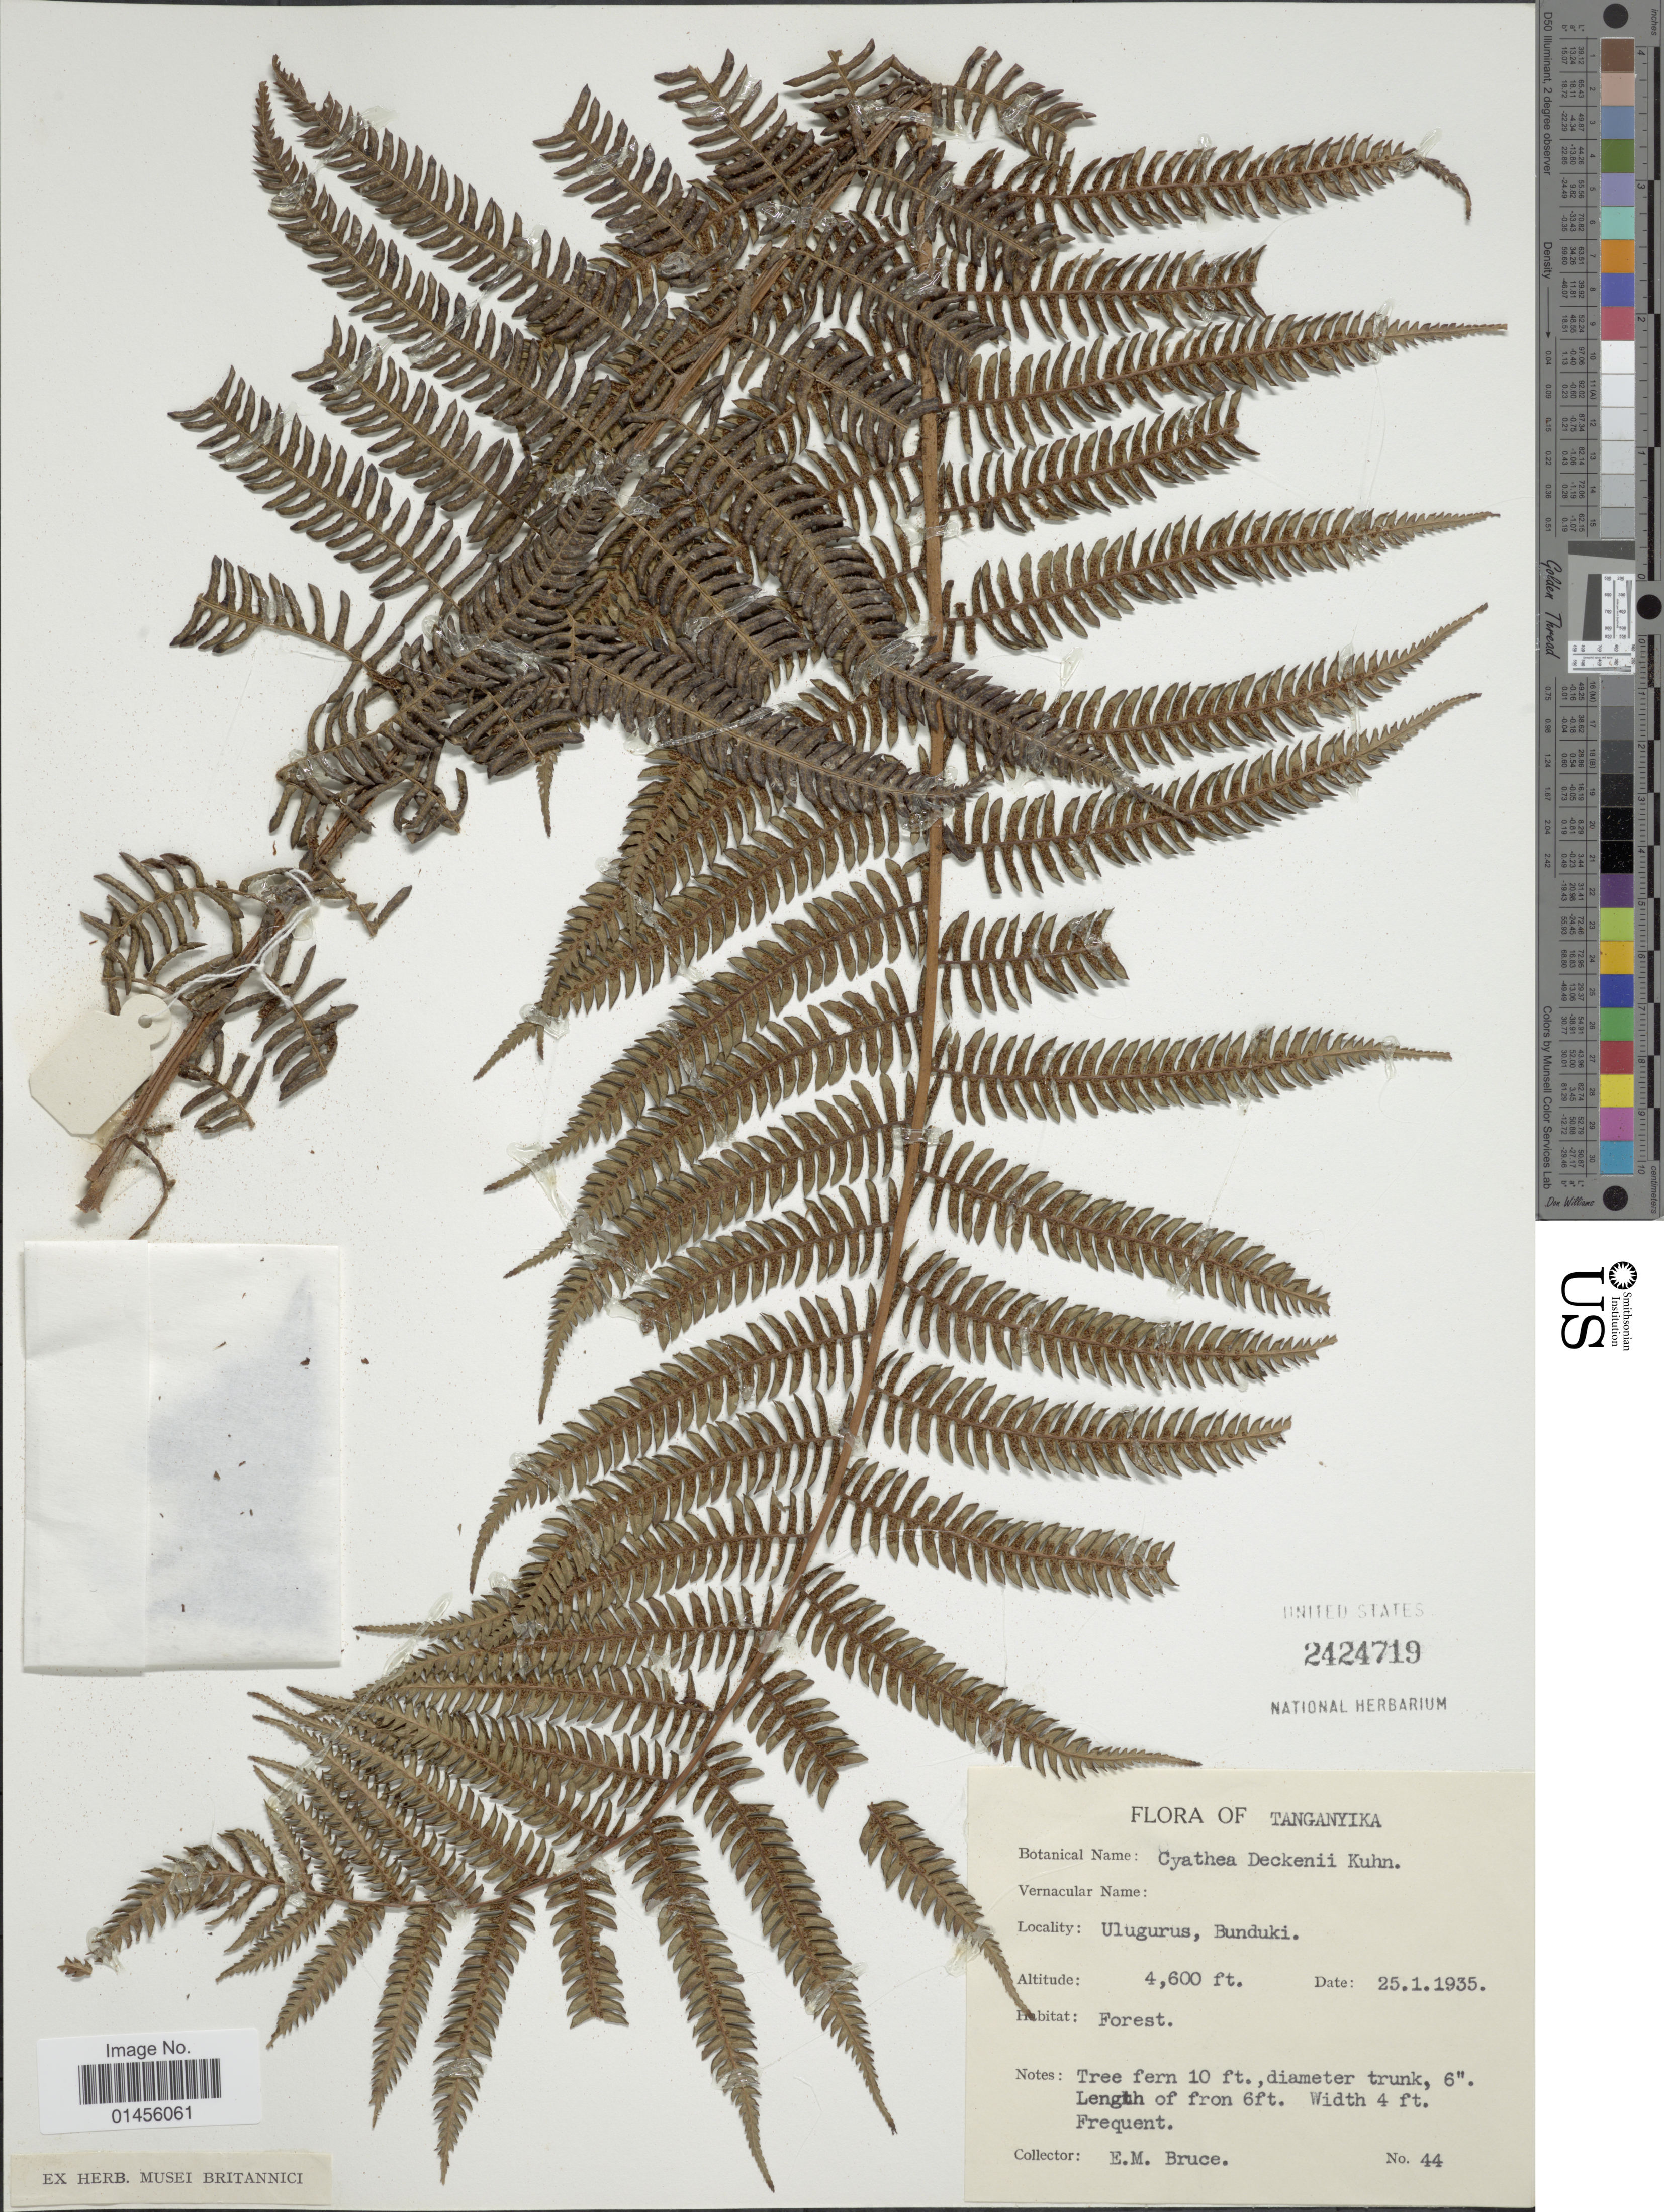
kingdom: Plantae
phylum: Tracheophyta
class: Polypodiopsida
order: Cyatheales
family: Cyatheaceae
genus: Alsophila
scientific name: Alsophila deckenii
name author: (Kuhn) R.M. Tryon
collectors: E. Bruce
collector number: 44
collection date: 1935-01-25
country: Tanzania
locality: Tanganyika. Ulugurus, Bunduki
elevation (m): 1402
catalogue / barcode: US 2424719